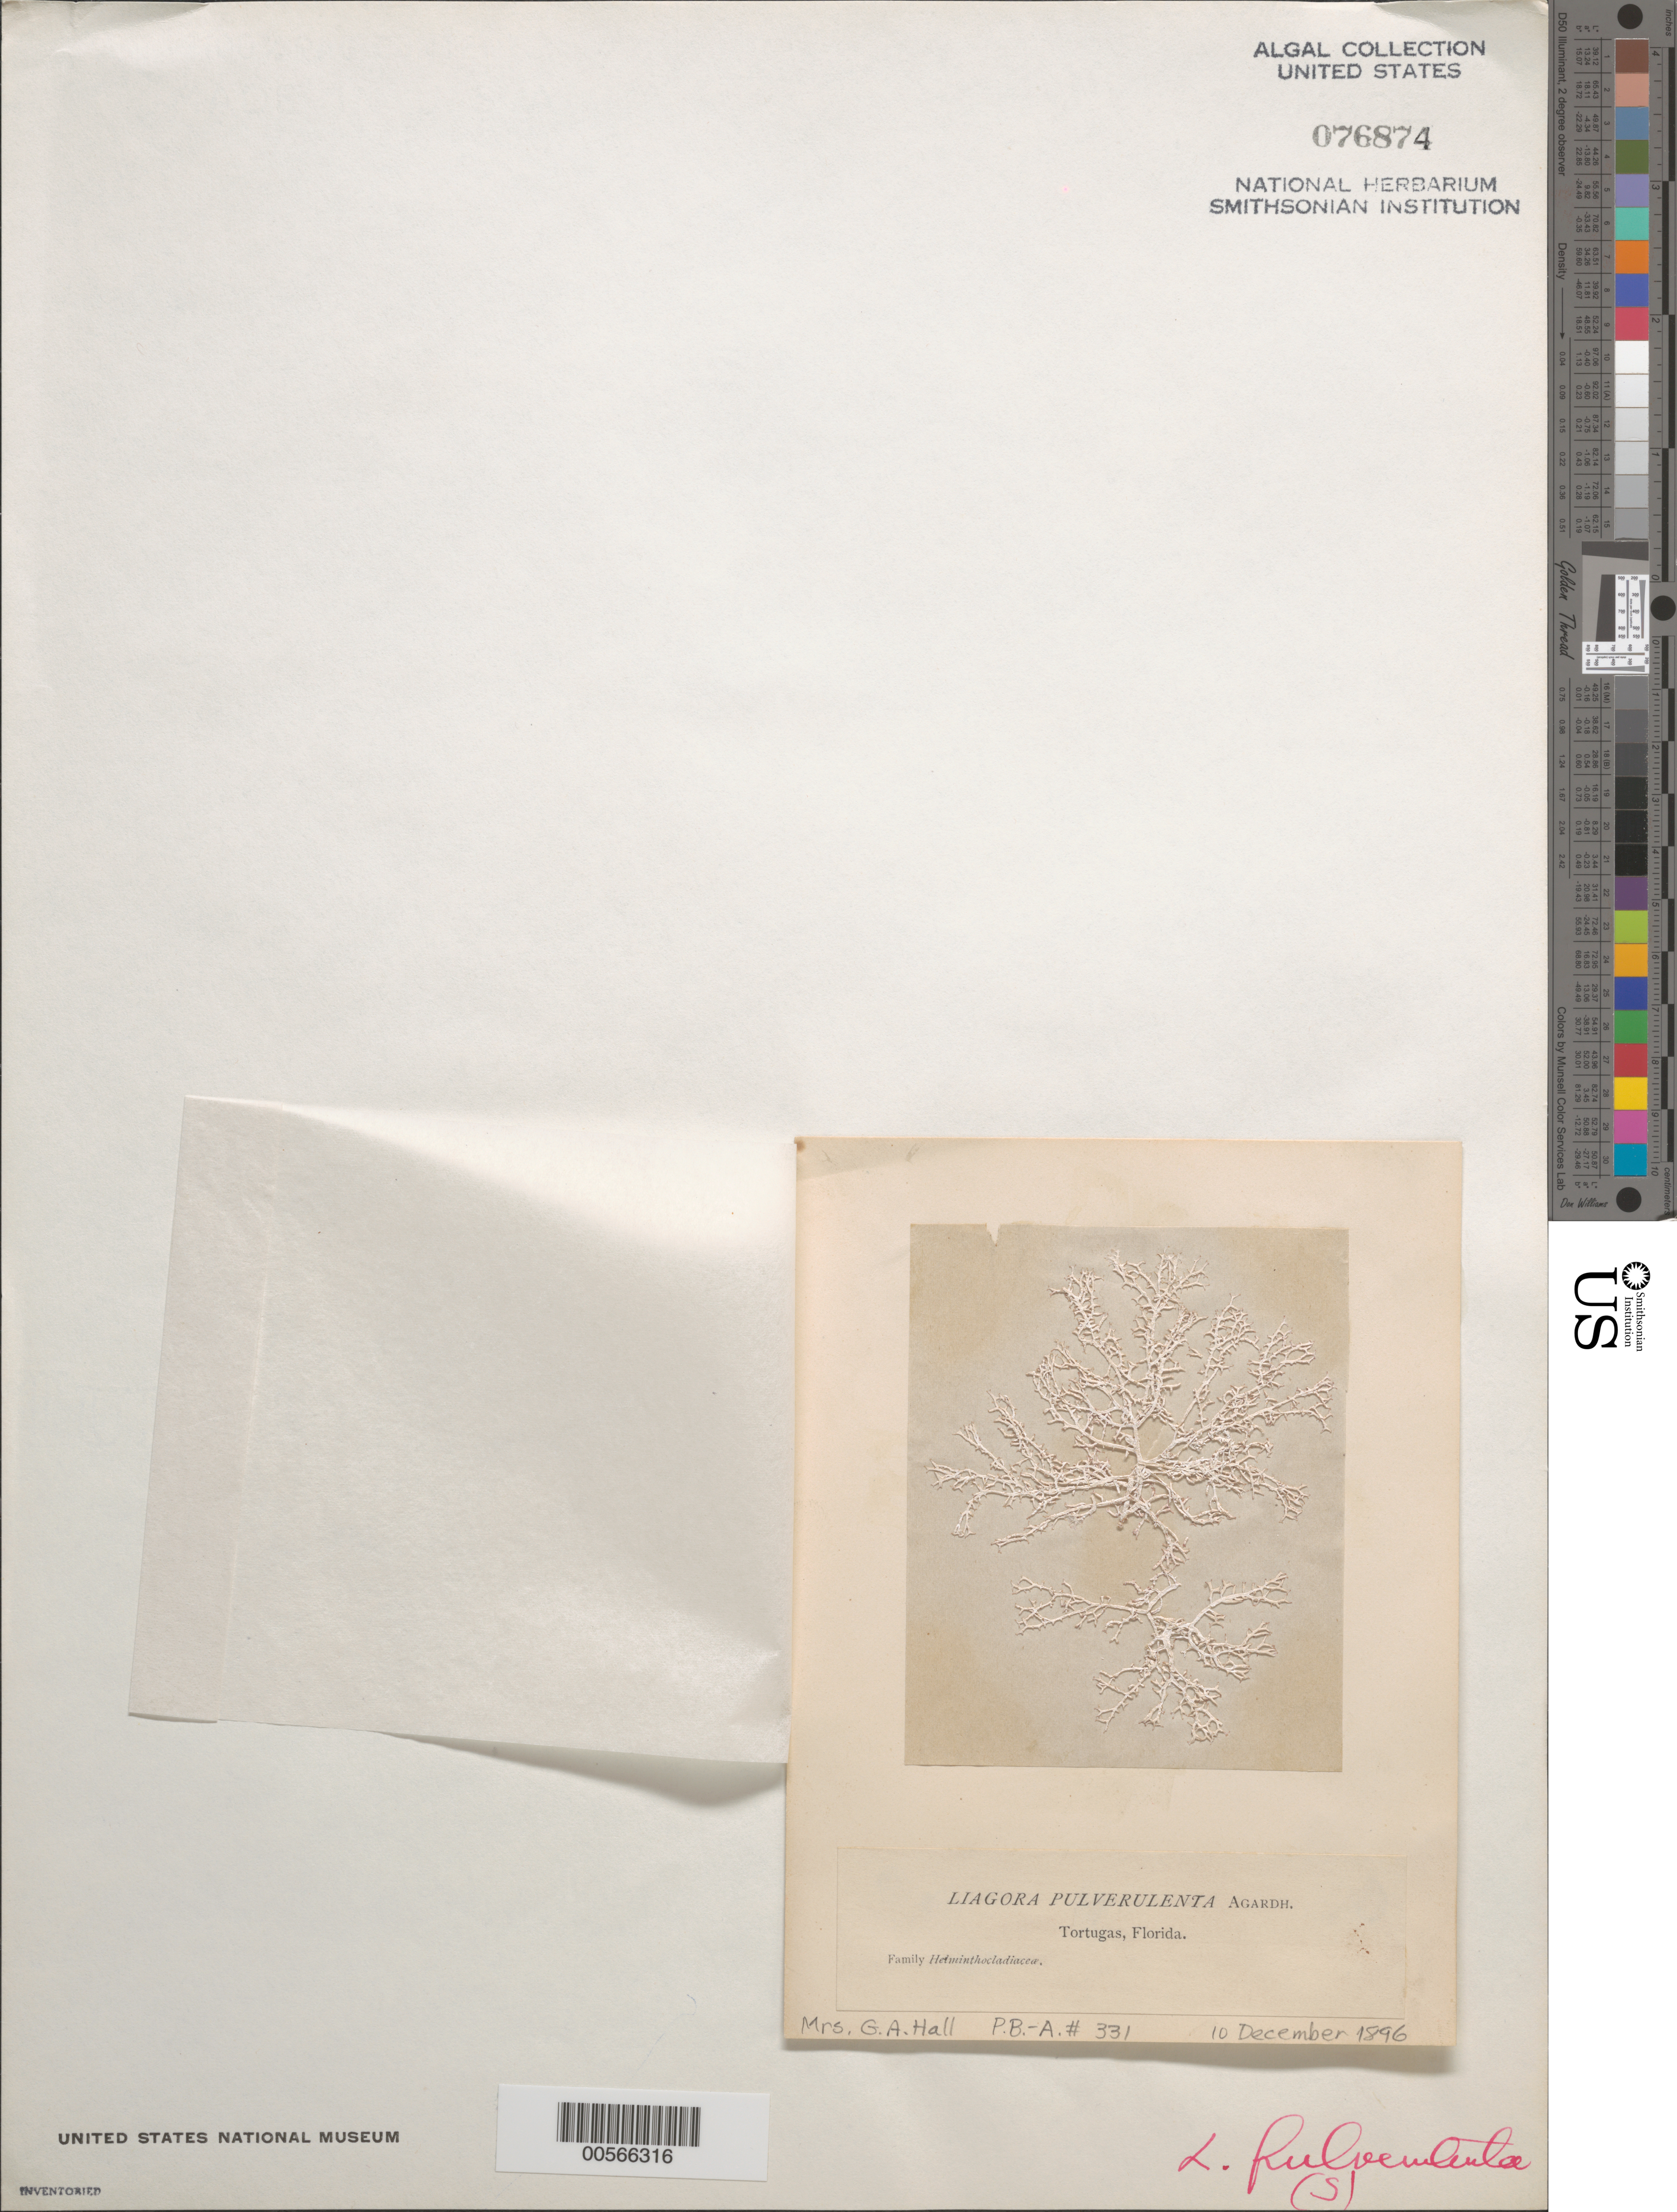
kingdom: Plantae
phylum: Rhodophyta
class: Florideophyceae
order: Nemaliales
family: Liagoraceae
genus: Liagora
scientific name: Liagora ceranoides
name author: J.V.Lamouroux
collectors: Mrs. Hall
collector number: PB-A 331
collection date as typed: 10 Dec 1896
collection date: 1896-12-10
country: United States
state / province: Florida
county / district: Monroe County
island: Dry Tortugas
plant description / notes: Collins, Holden & Setchell, Phycotheca Boreali-Americana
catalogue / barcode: US 76874